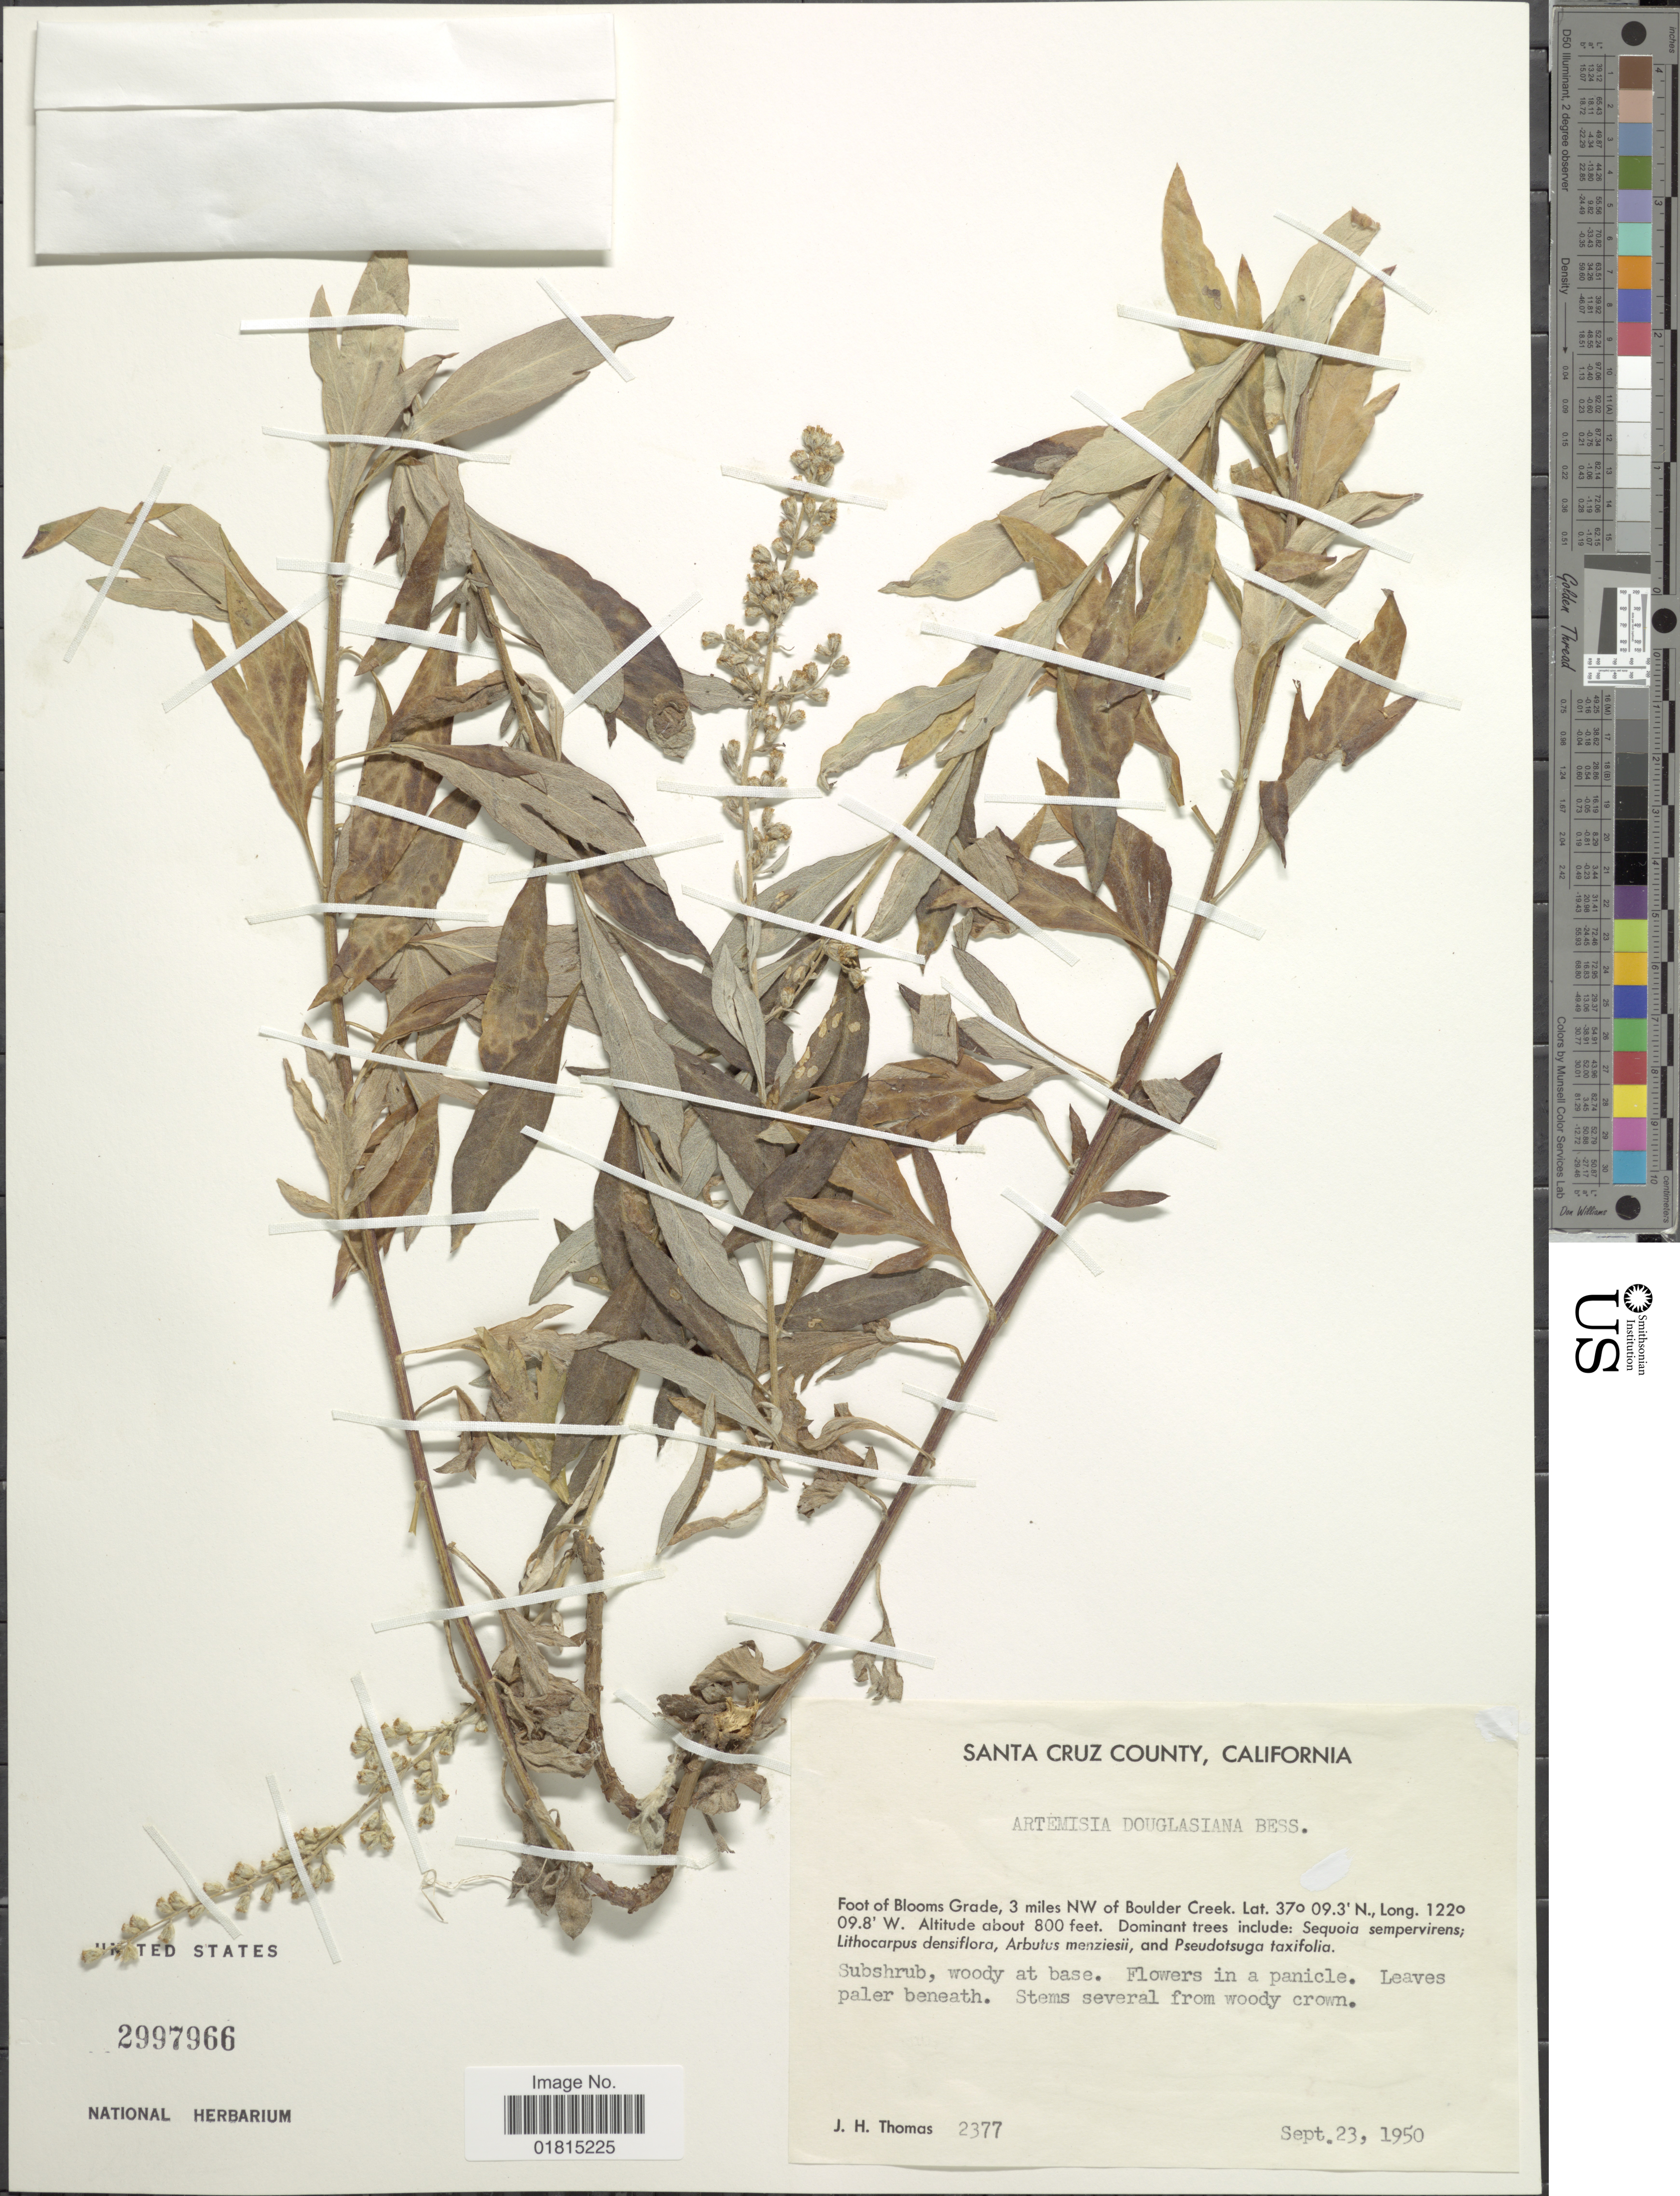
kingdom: Plantae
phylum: Tracheophyta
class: Magnoliopsida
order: Asterales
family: Asteraceae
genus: Artemisia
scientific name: Artemisia douglasiana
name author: Besser ex Hook.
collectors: J. H. Thomas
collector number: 2377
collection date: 1950-09-23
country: United States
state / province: California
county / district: Santa Cruz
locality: Santa Cruz County, California. Foot of Blooms Grade, 3 miles NW of Boulder Creek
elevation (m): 244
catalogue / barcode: US 2997966